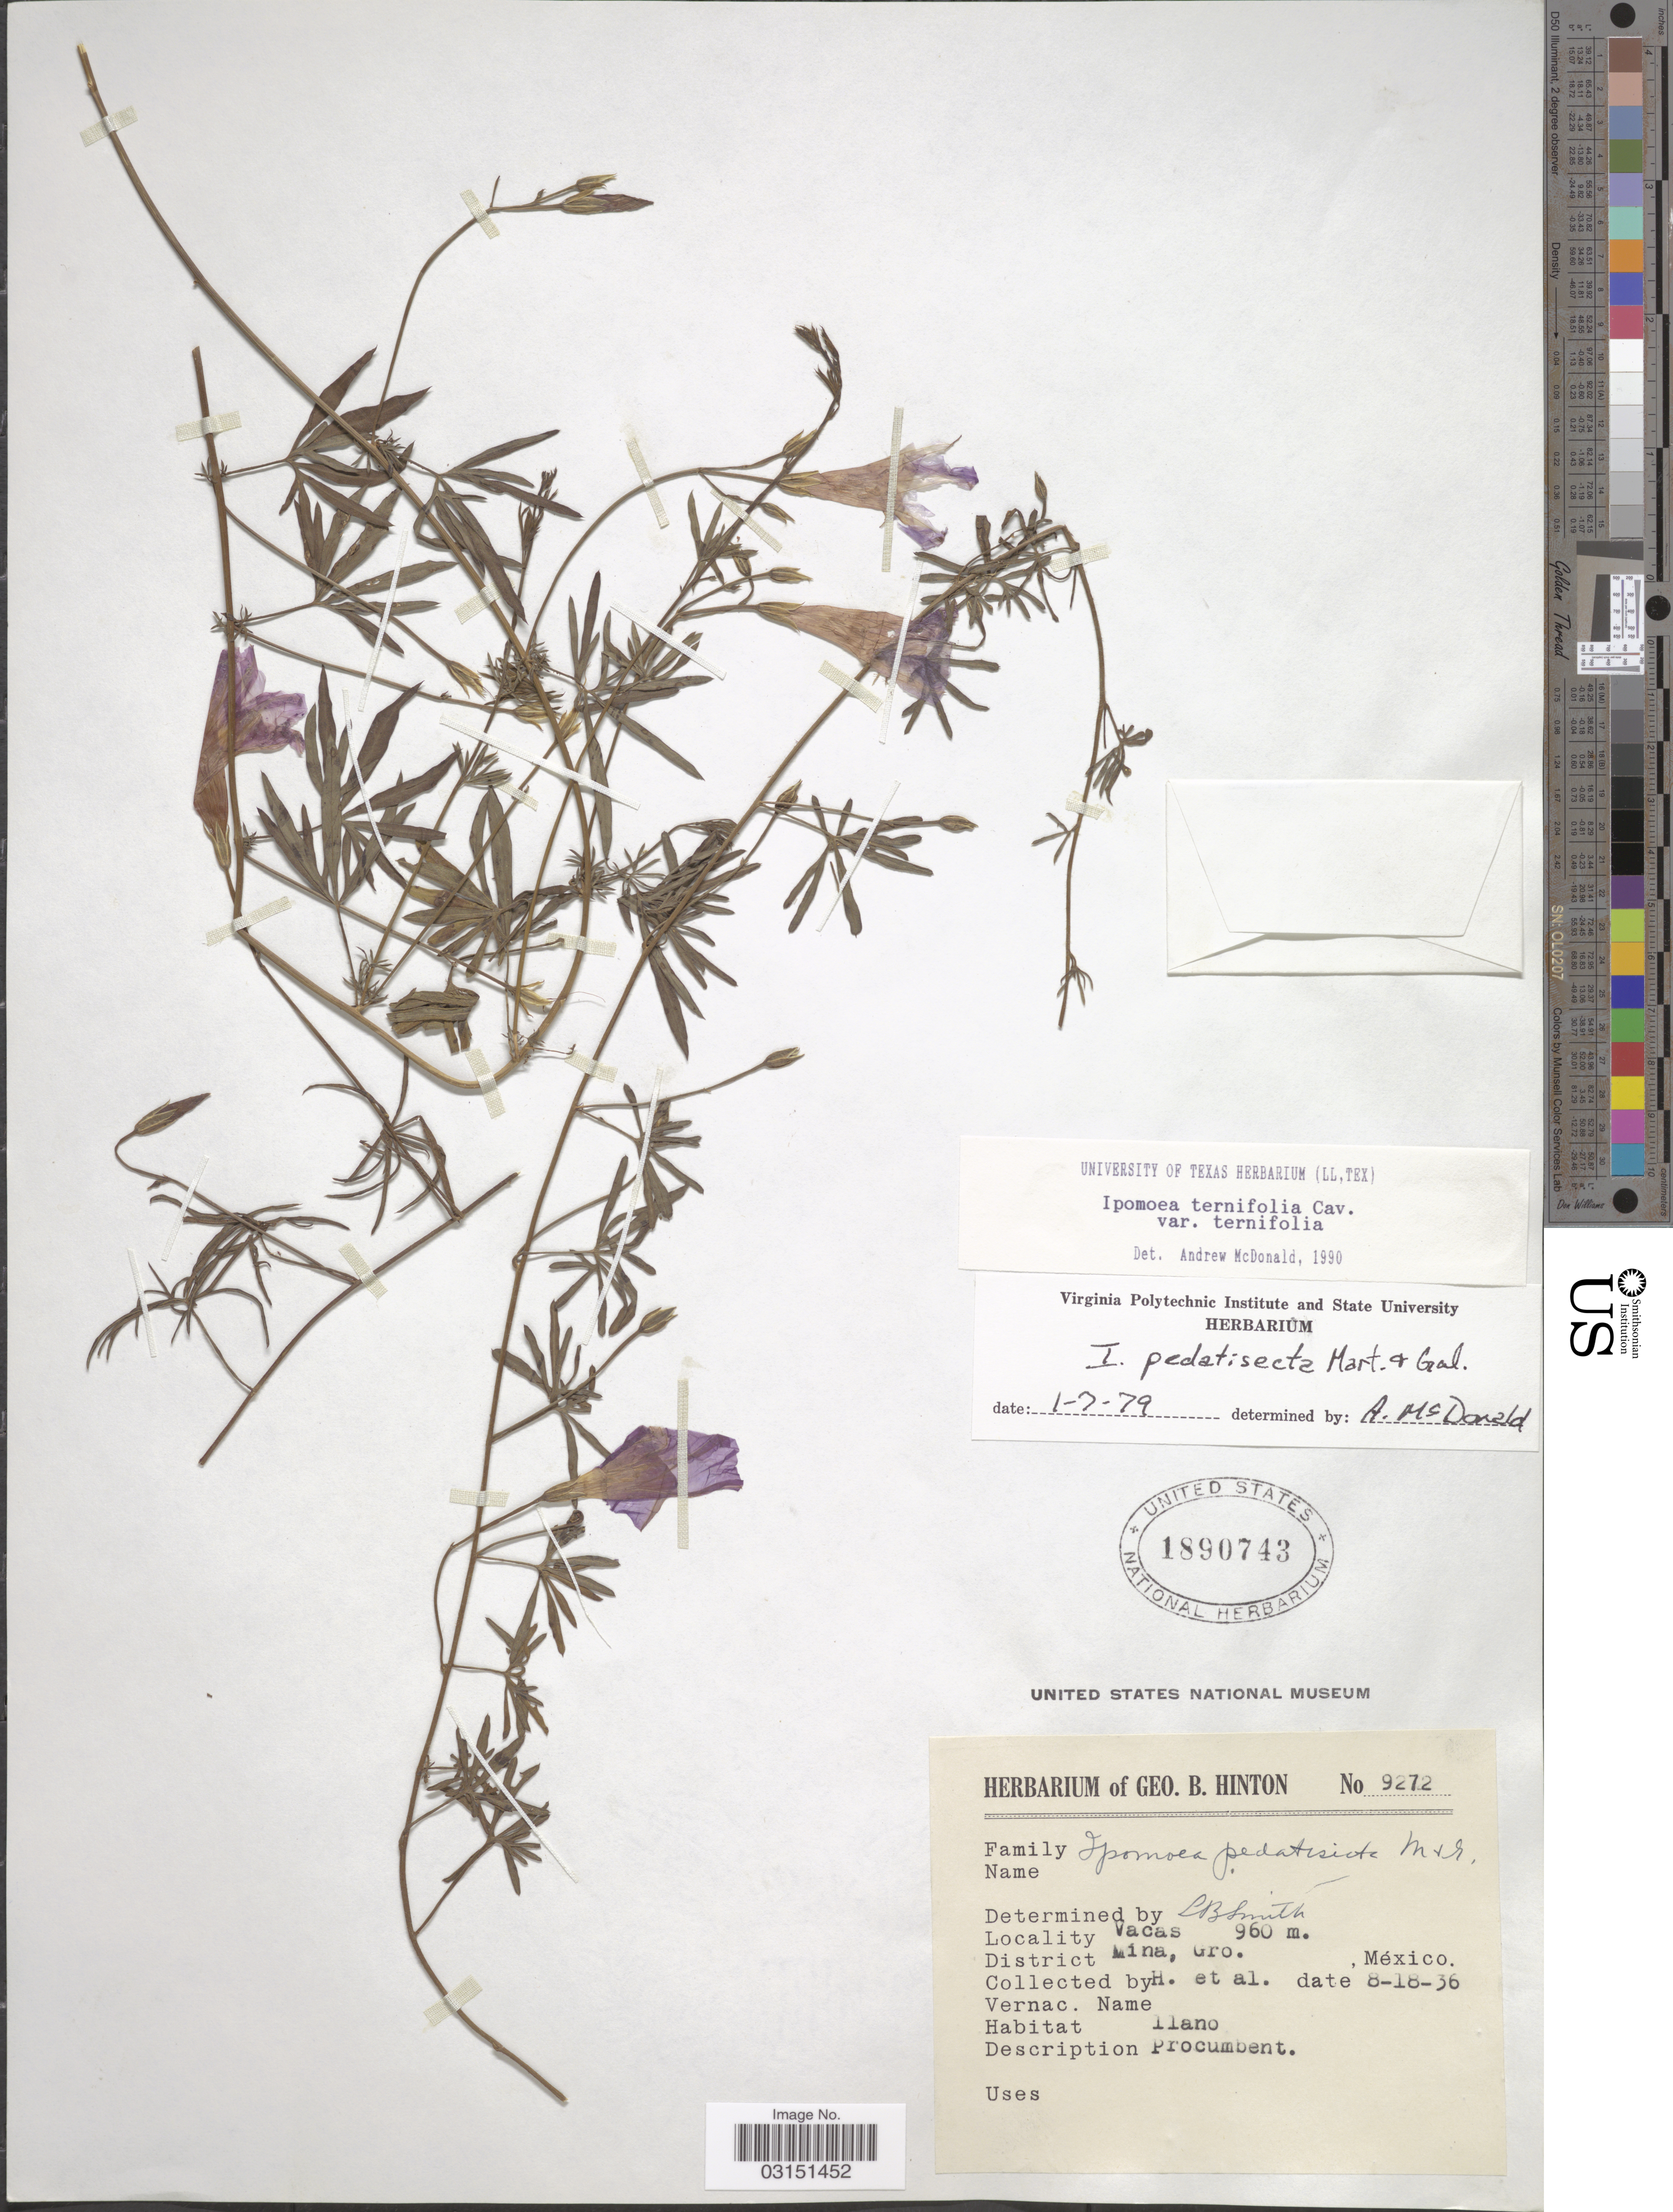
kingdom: Plantae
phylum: Tracheophyta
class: Magnoliopsida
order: Solanales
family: Convolvulaceae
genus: Ipomoea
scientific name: Ipomoea ternifolia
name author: Cav.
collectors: G. B. Hinton & et al.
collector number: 9272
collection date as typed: Transcribed d/m/y: 18/8/36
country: Mexico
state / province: Guerrero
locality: Vacas. District Mina, Gro.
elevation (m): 960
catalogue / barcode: US 1890743